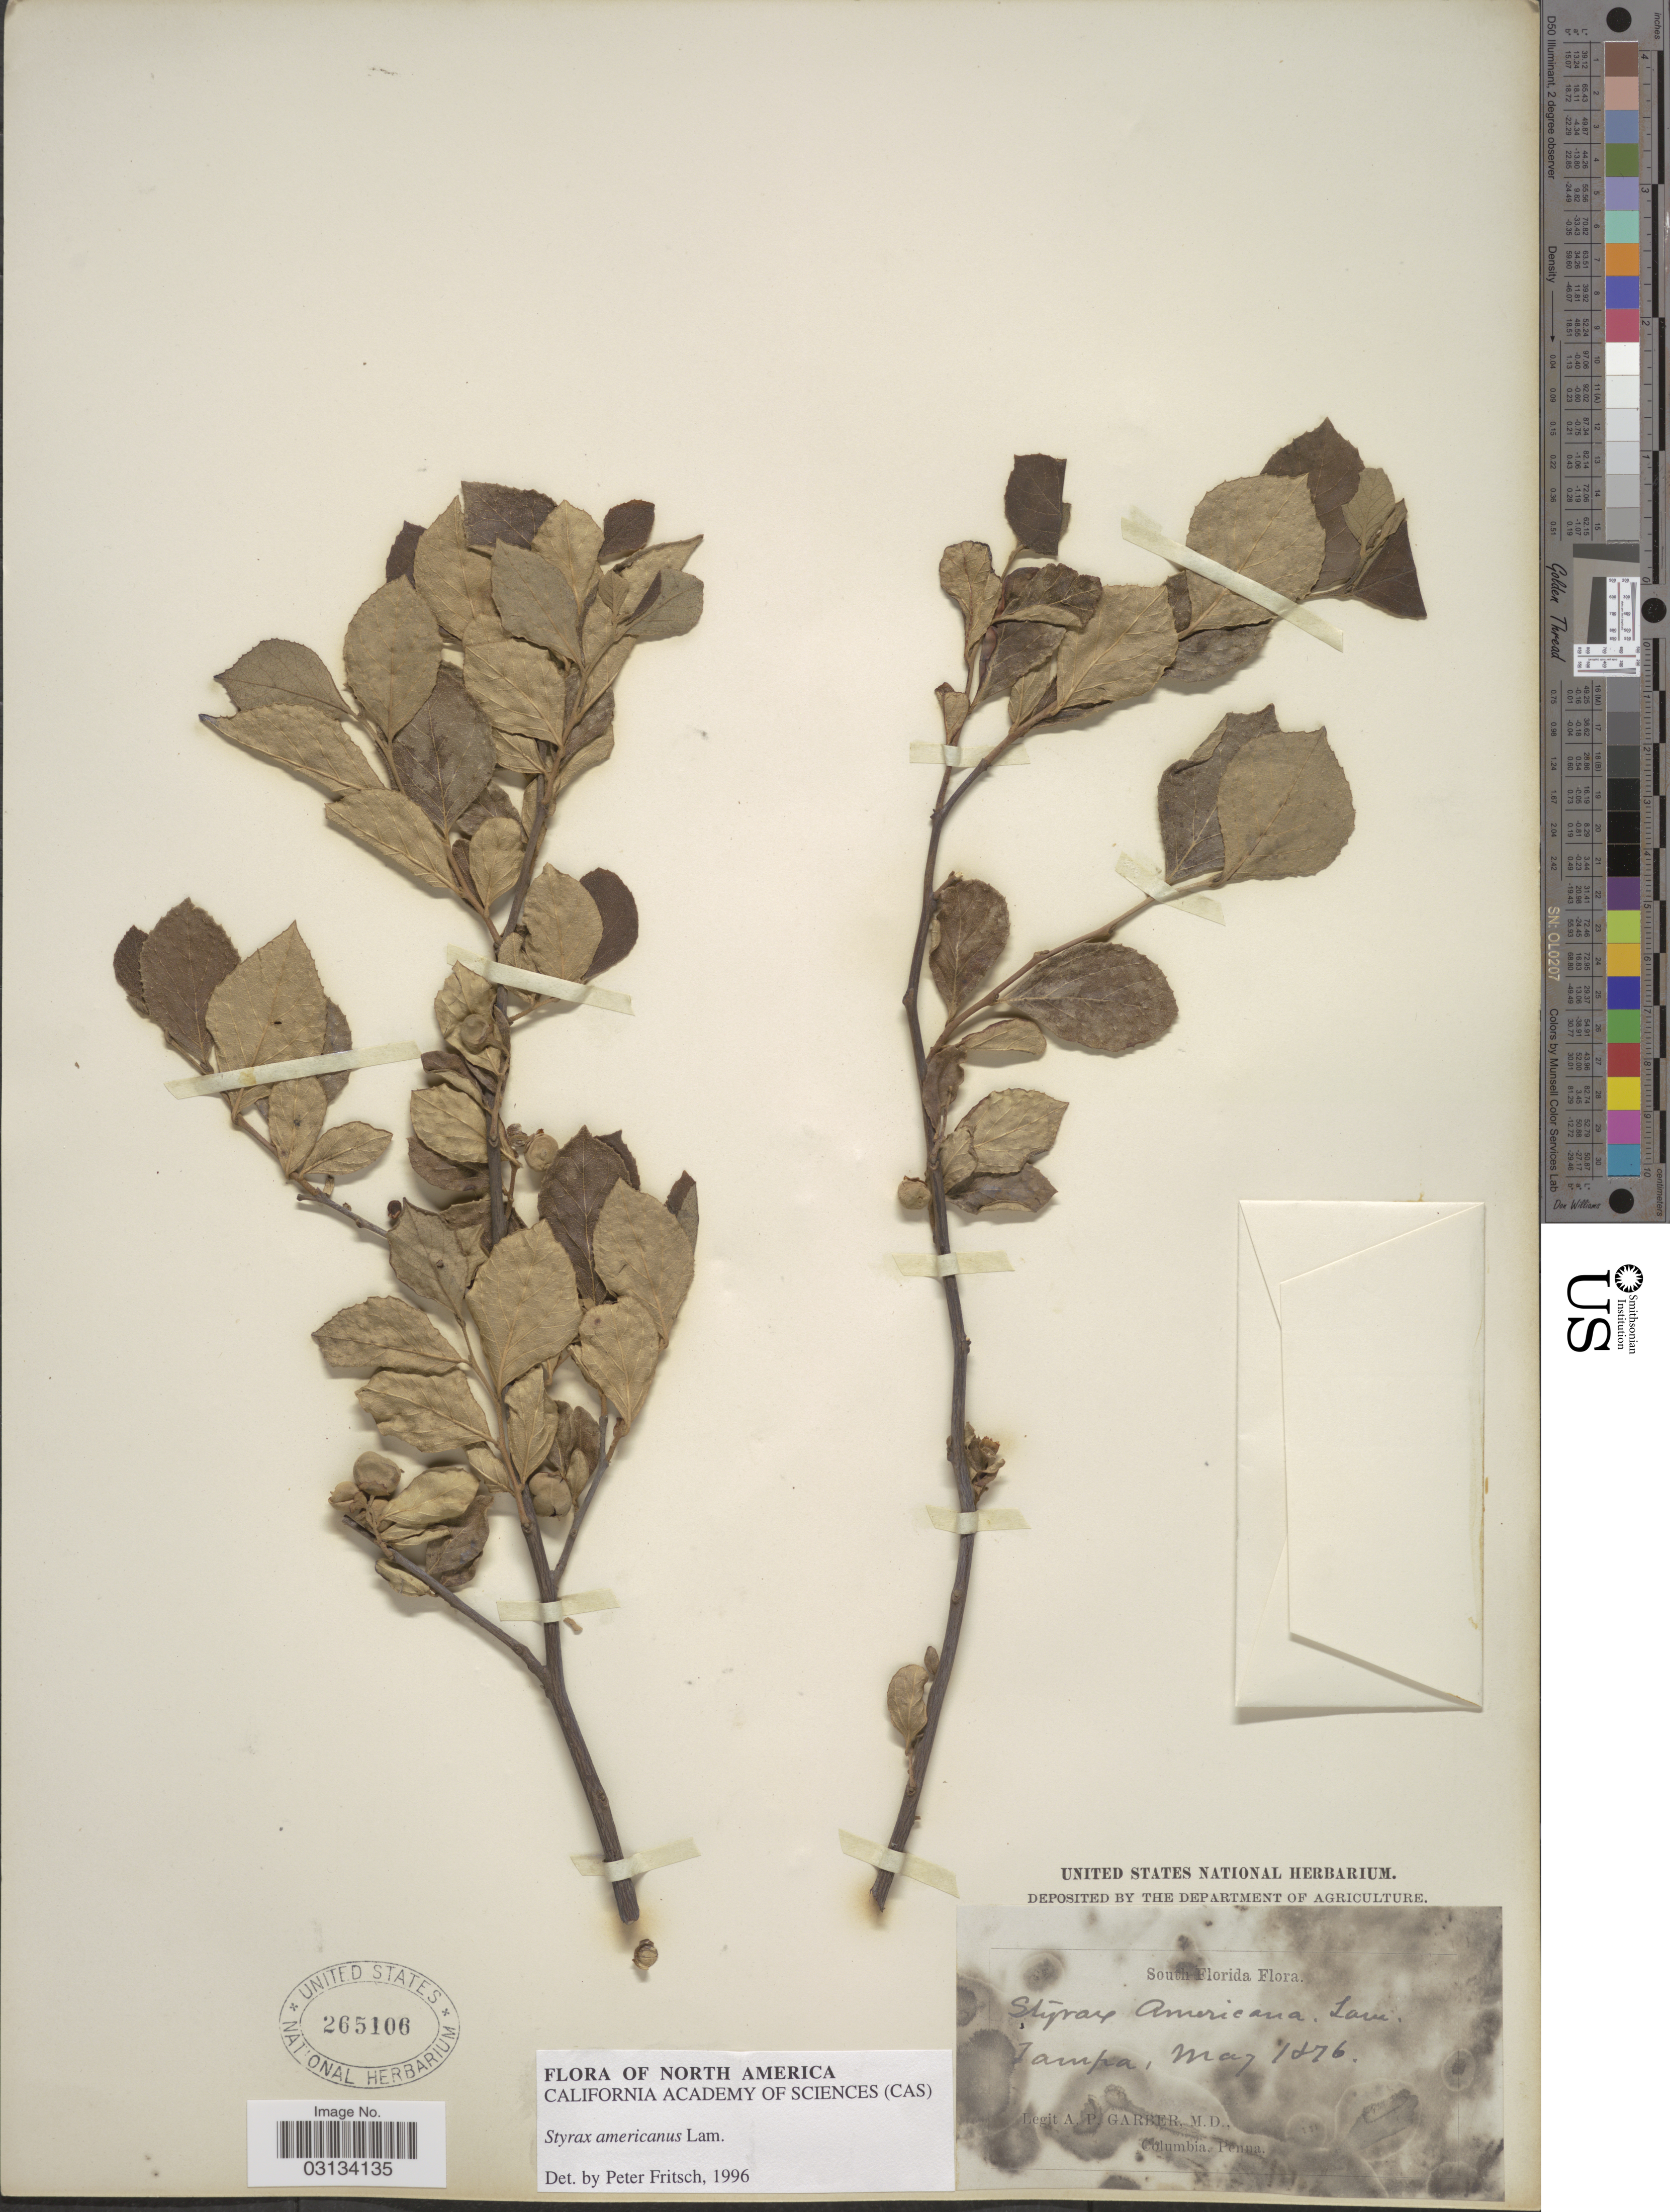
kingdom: Plantae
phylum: Tracheophyta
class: Magnoliopsida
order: Ericales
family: Styracaceae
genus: Styrax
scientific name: Styrax americanus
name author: Lam.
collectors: A. P. Garber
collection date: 1876-05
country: United States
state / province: Florida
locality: South Florida. Tampa.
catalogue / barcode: US 265106